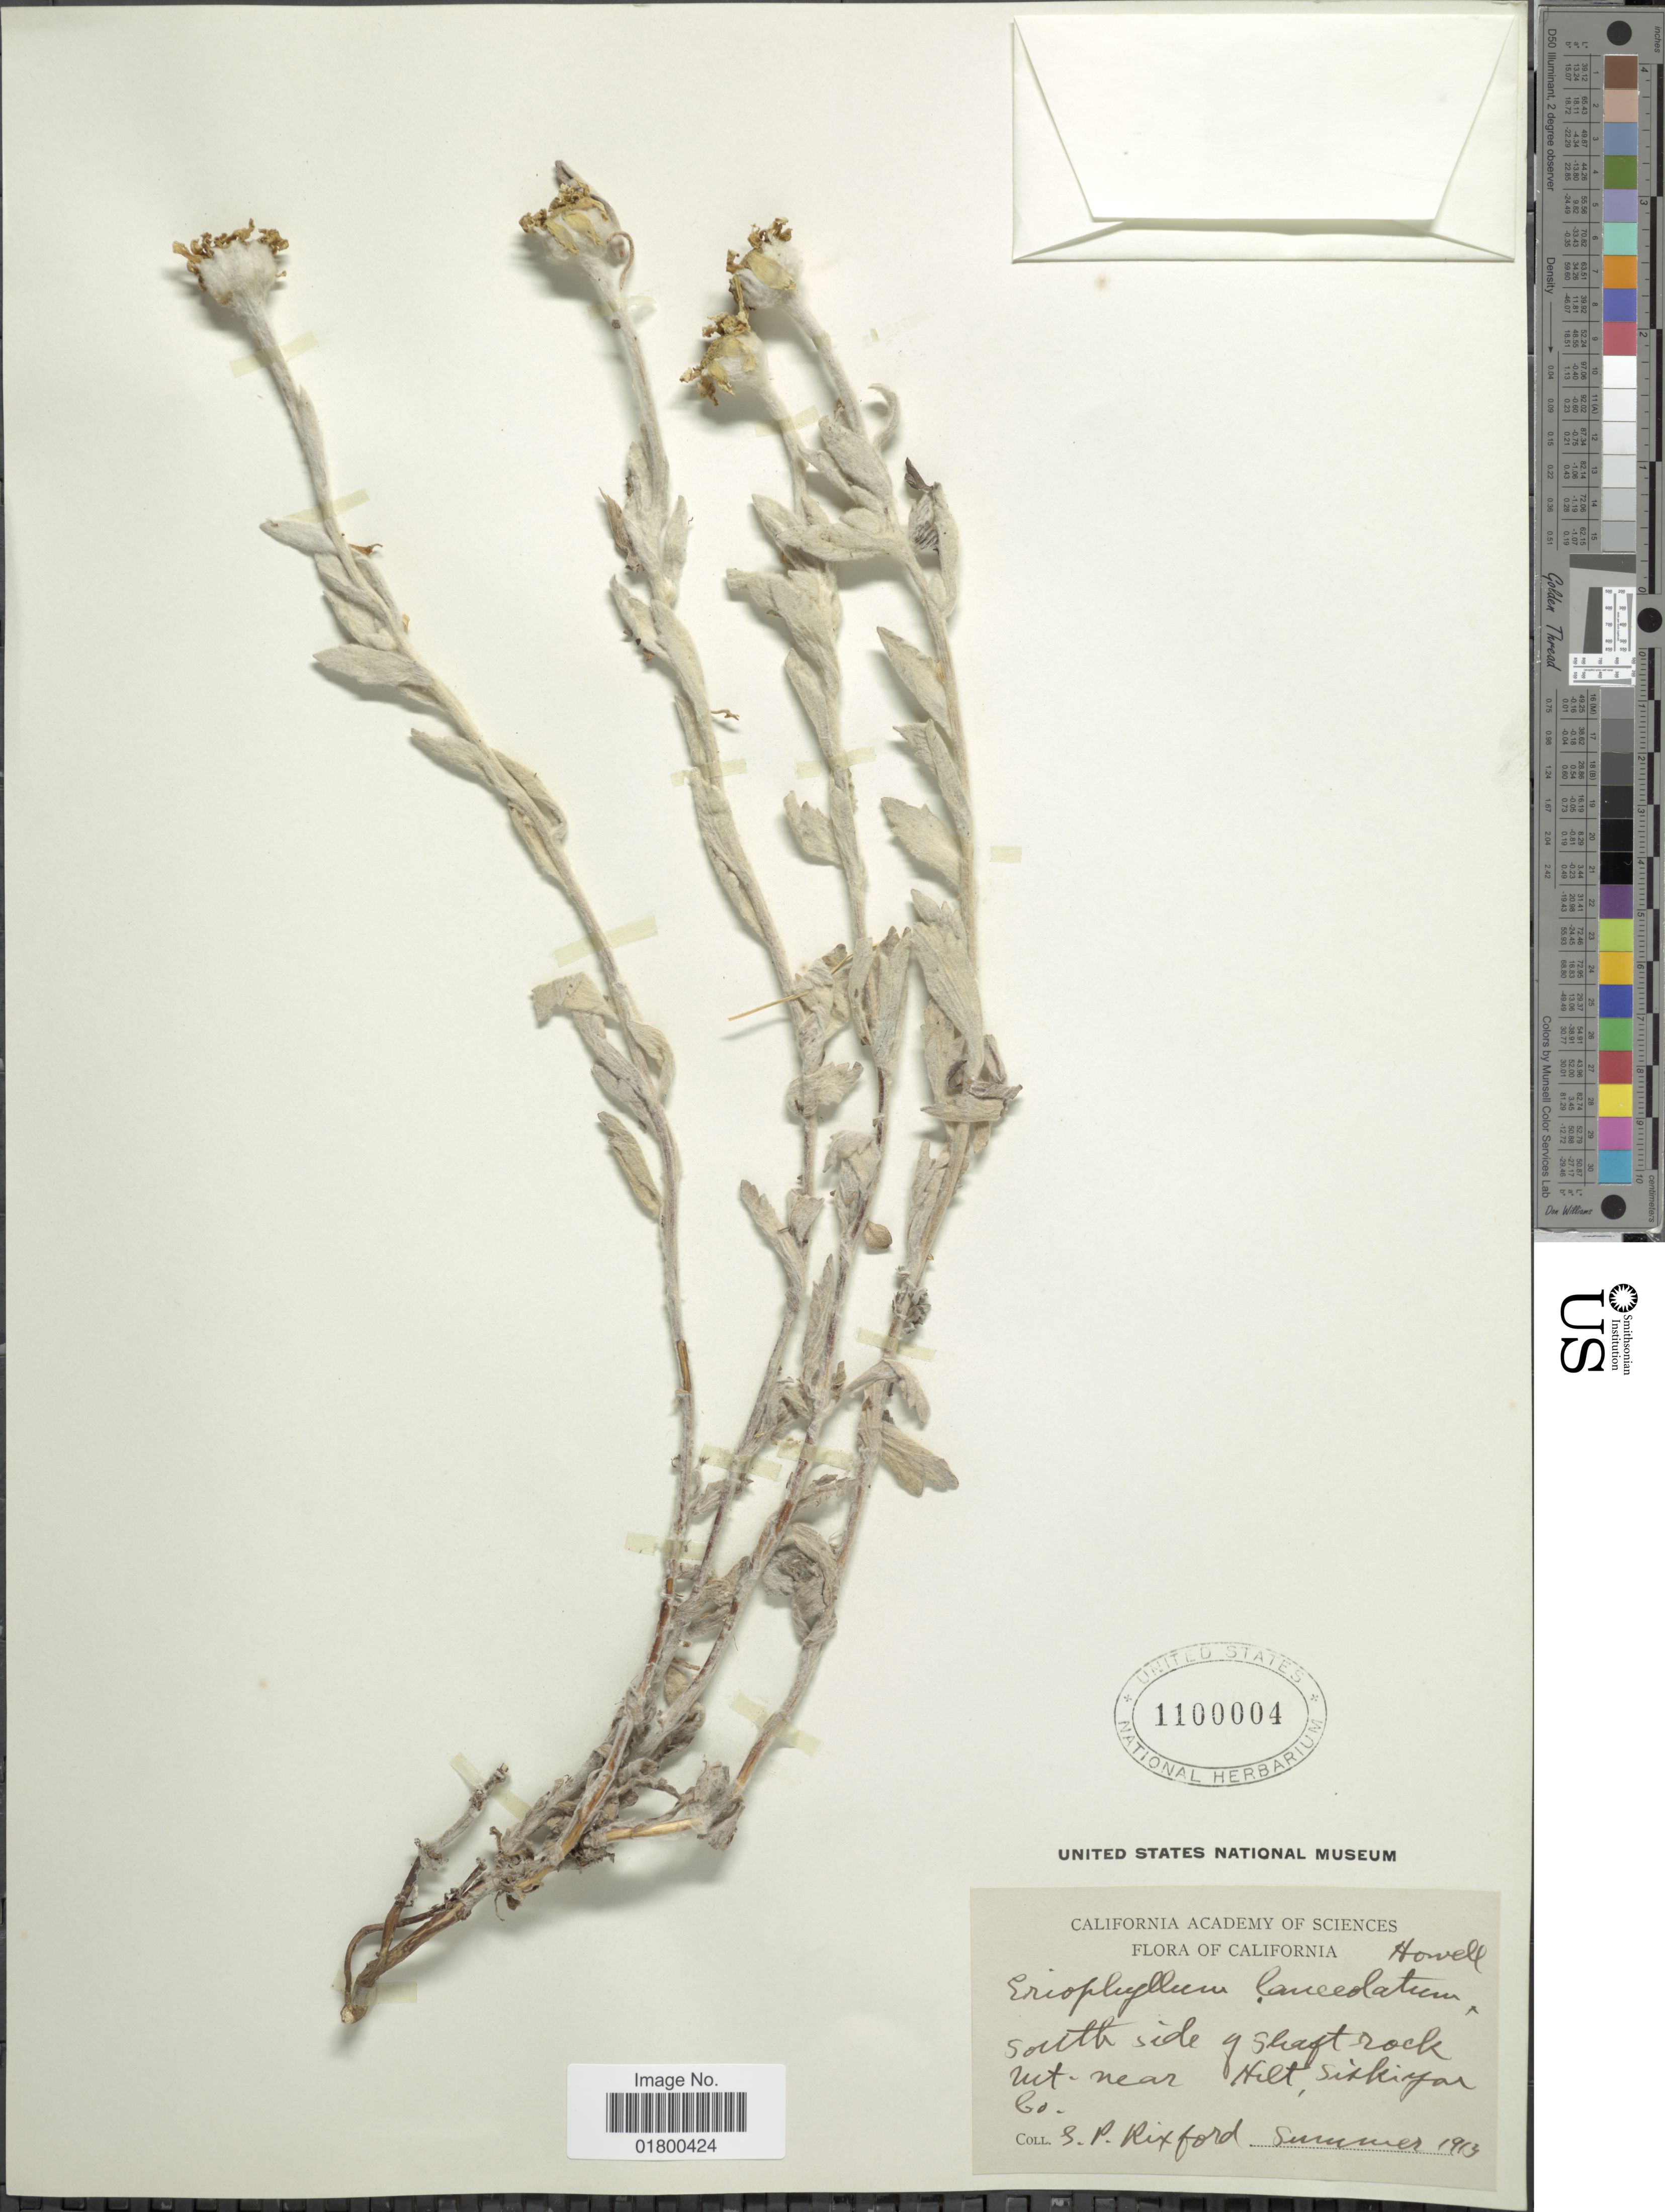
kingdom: Plantae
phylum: Tracheophyta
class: Magnoliopsida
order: Asterales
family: Asteraceae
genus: Eriophyllum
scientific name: Eriophyllum lanceolatum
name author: Howell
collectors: S. Rixford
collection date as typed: Summer 1913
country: United States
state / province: California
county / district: Siskiyou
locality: South side of Shaft rock, Mt. near Hilt, Siskiyou Co.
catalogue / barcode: US 1100004